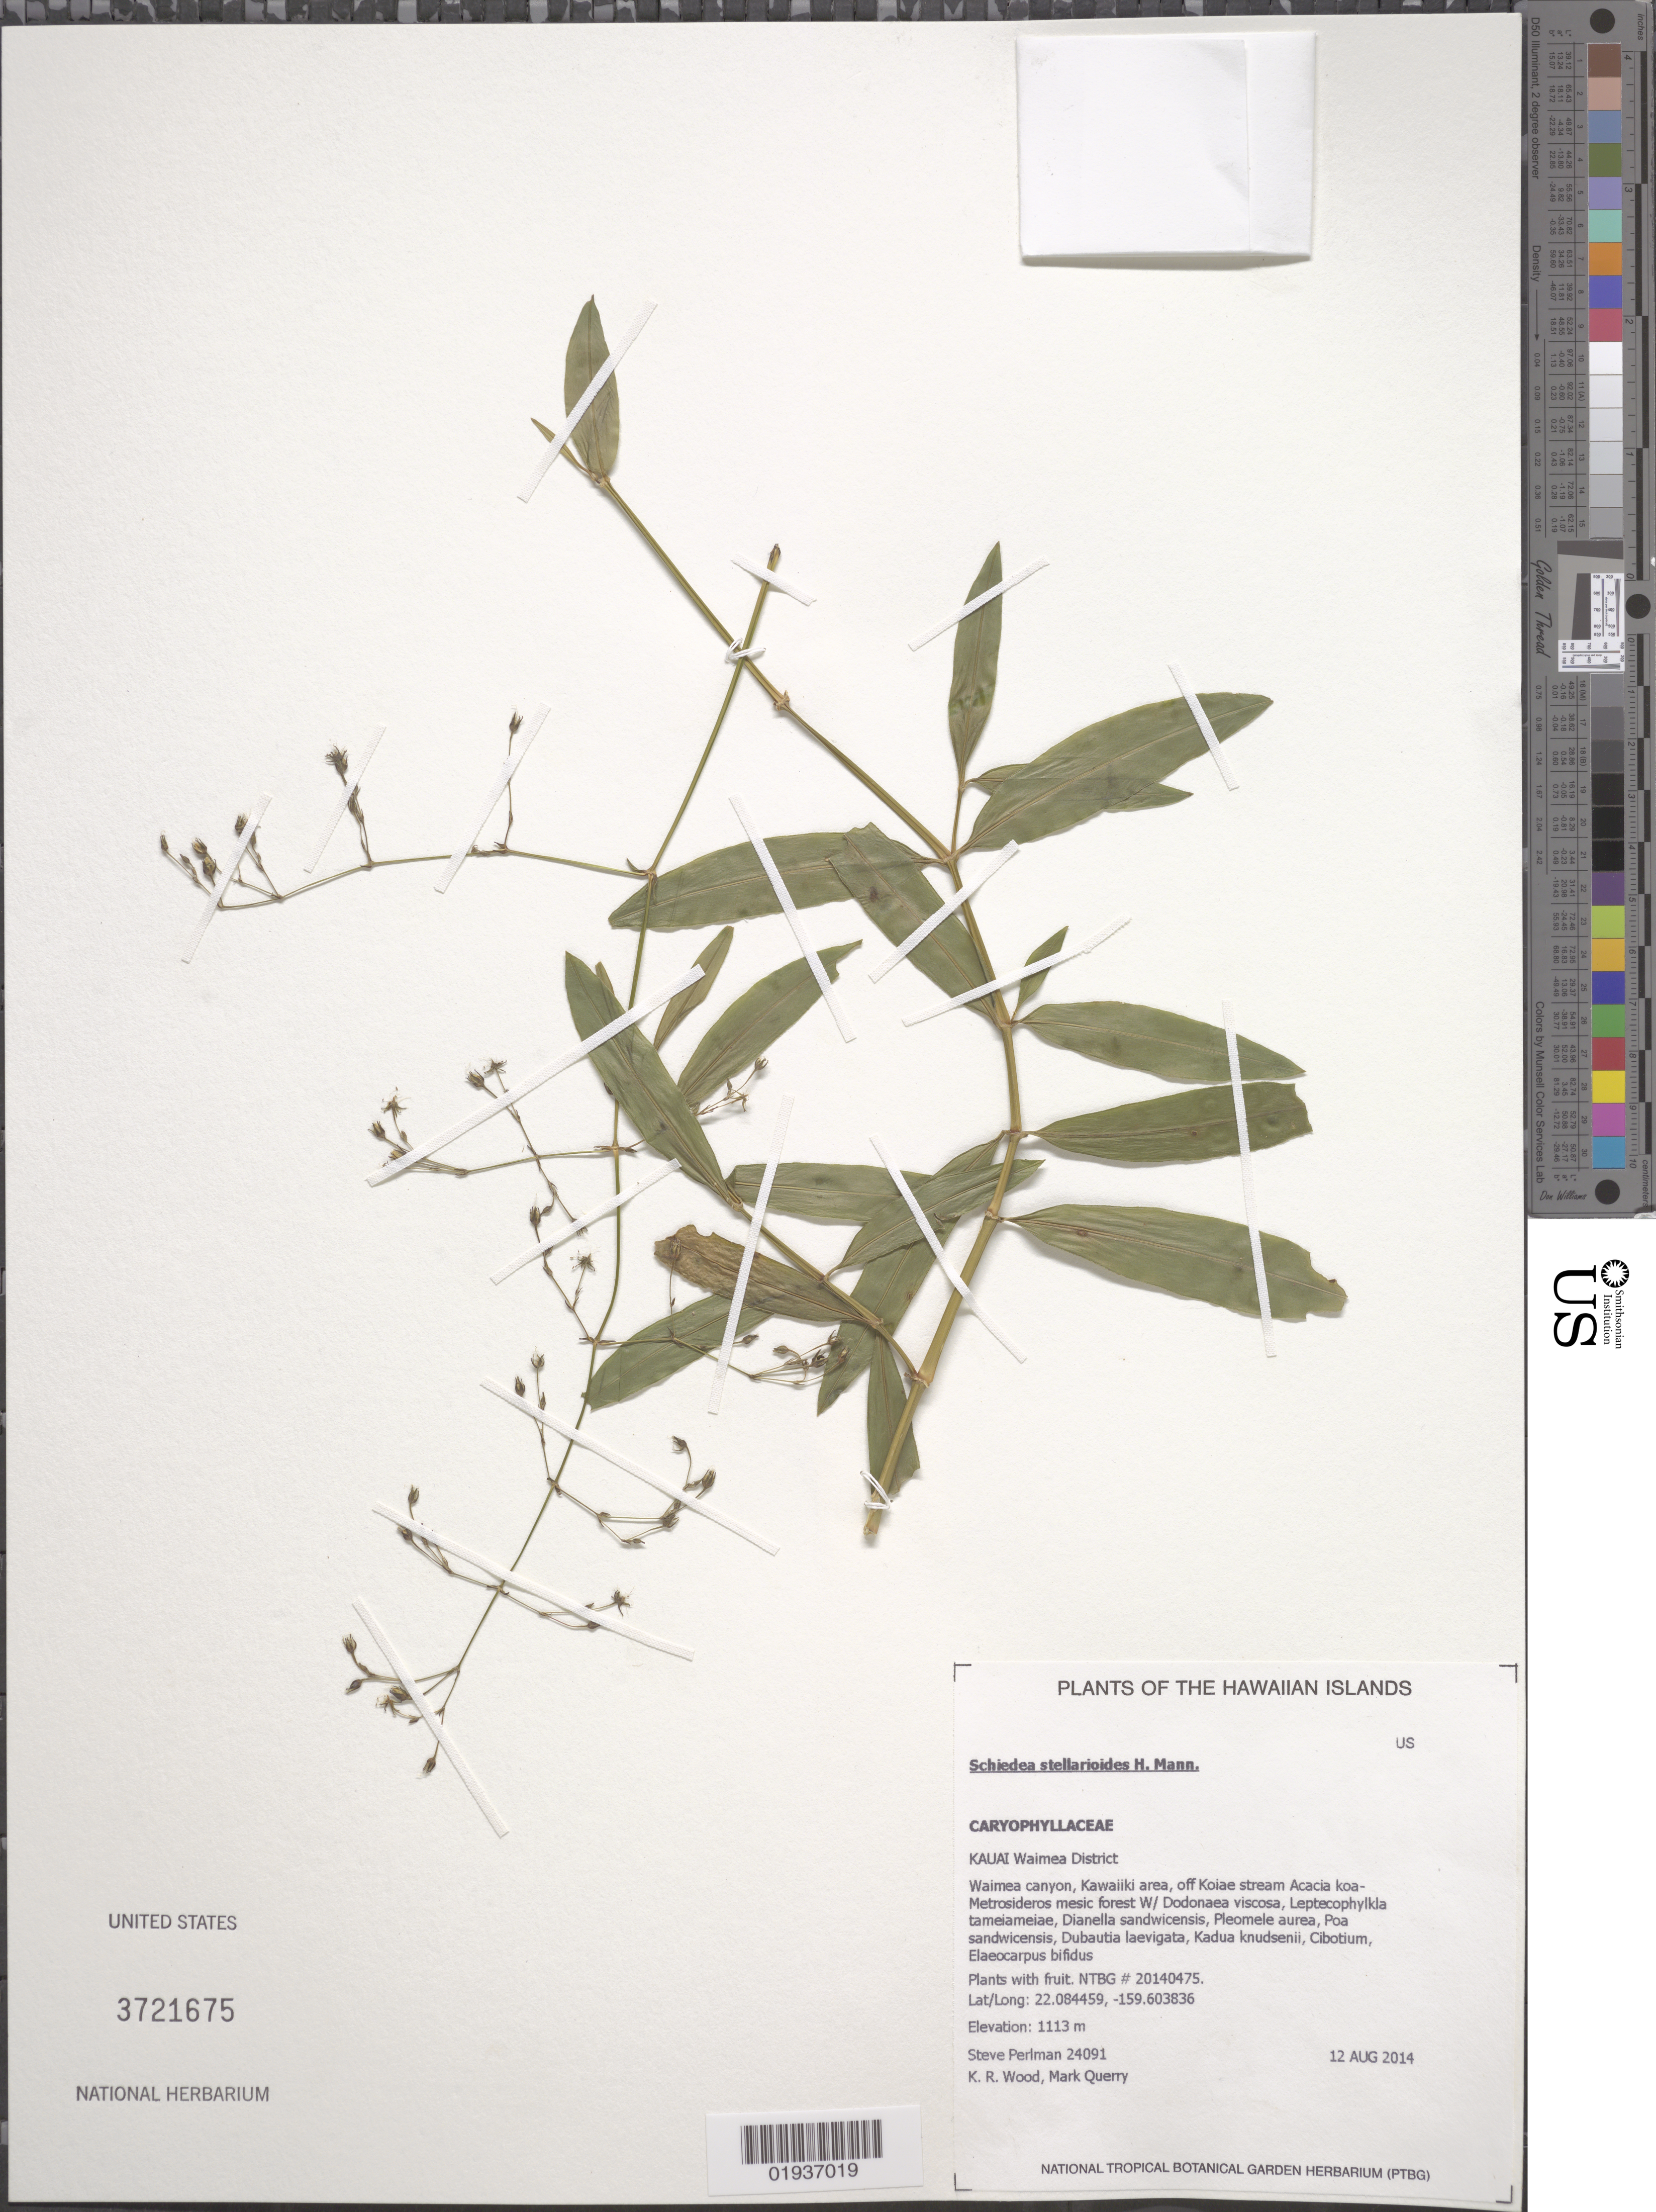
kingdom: Plantae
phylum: Tracheophyta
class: Magnoliopsida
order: Caryophyllales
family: Caryophyllaceae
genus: Schiedea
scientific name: Schiedea stellarioides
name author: H. Mann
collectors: S. P. Perlman, K. R. Wood & M. Query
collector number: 24091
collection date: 2014-08-12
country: United States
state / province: Hawaii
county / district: Kauai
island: Kaua'i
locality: Waimea District, Waimea canyon, Kawaiiki area, off Koiae stream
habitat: Mesic forest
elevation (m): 1113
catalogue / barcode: US 3721675